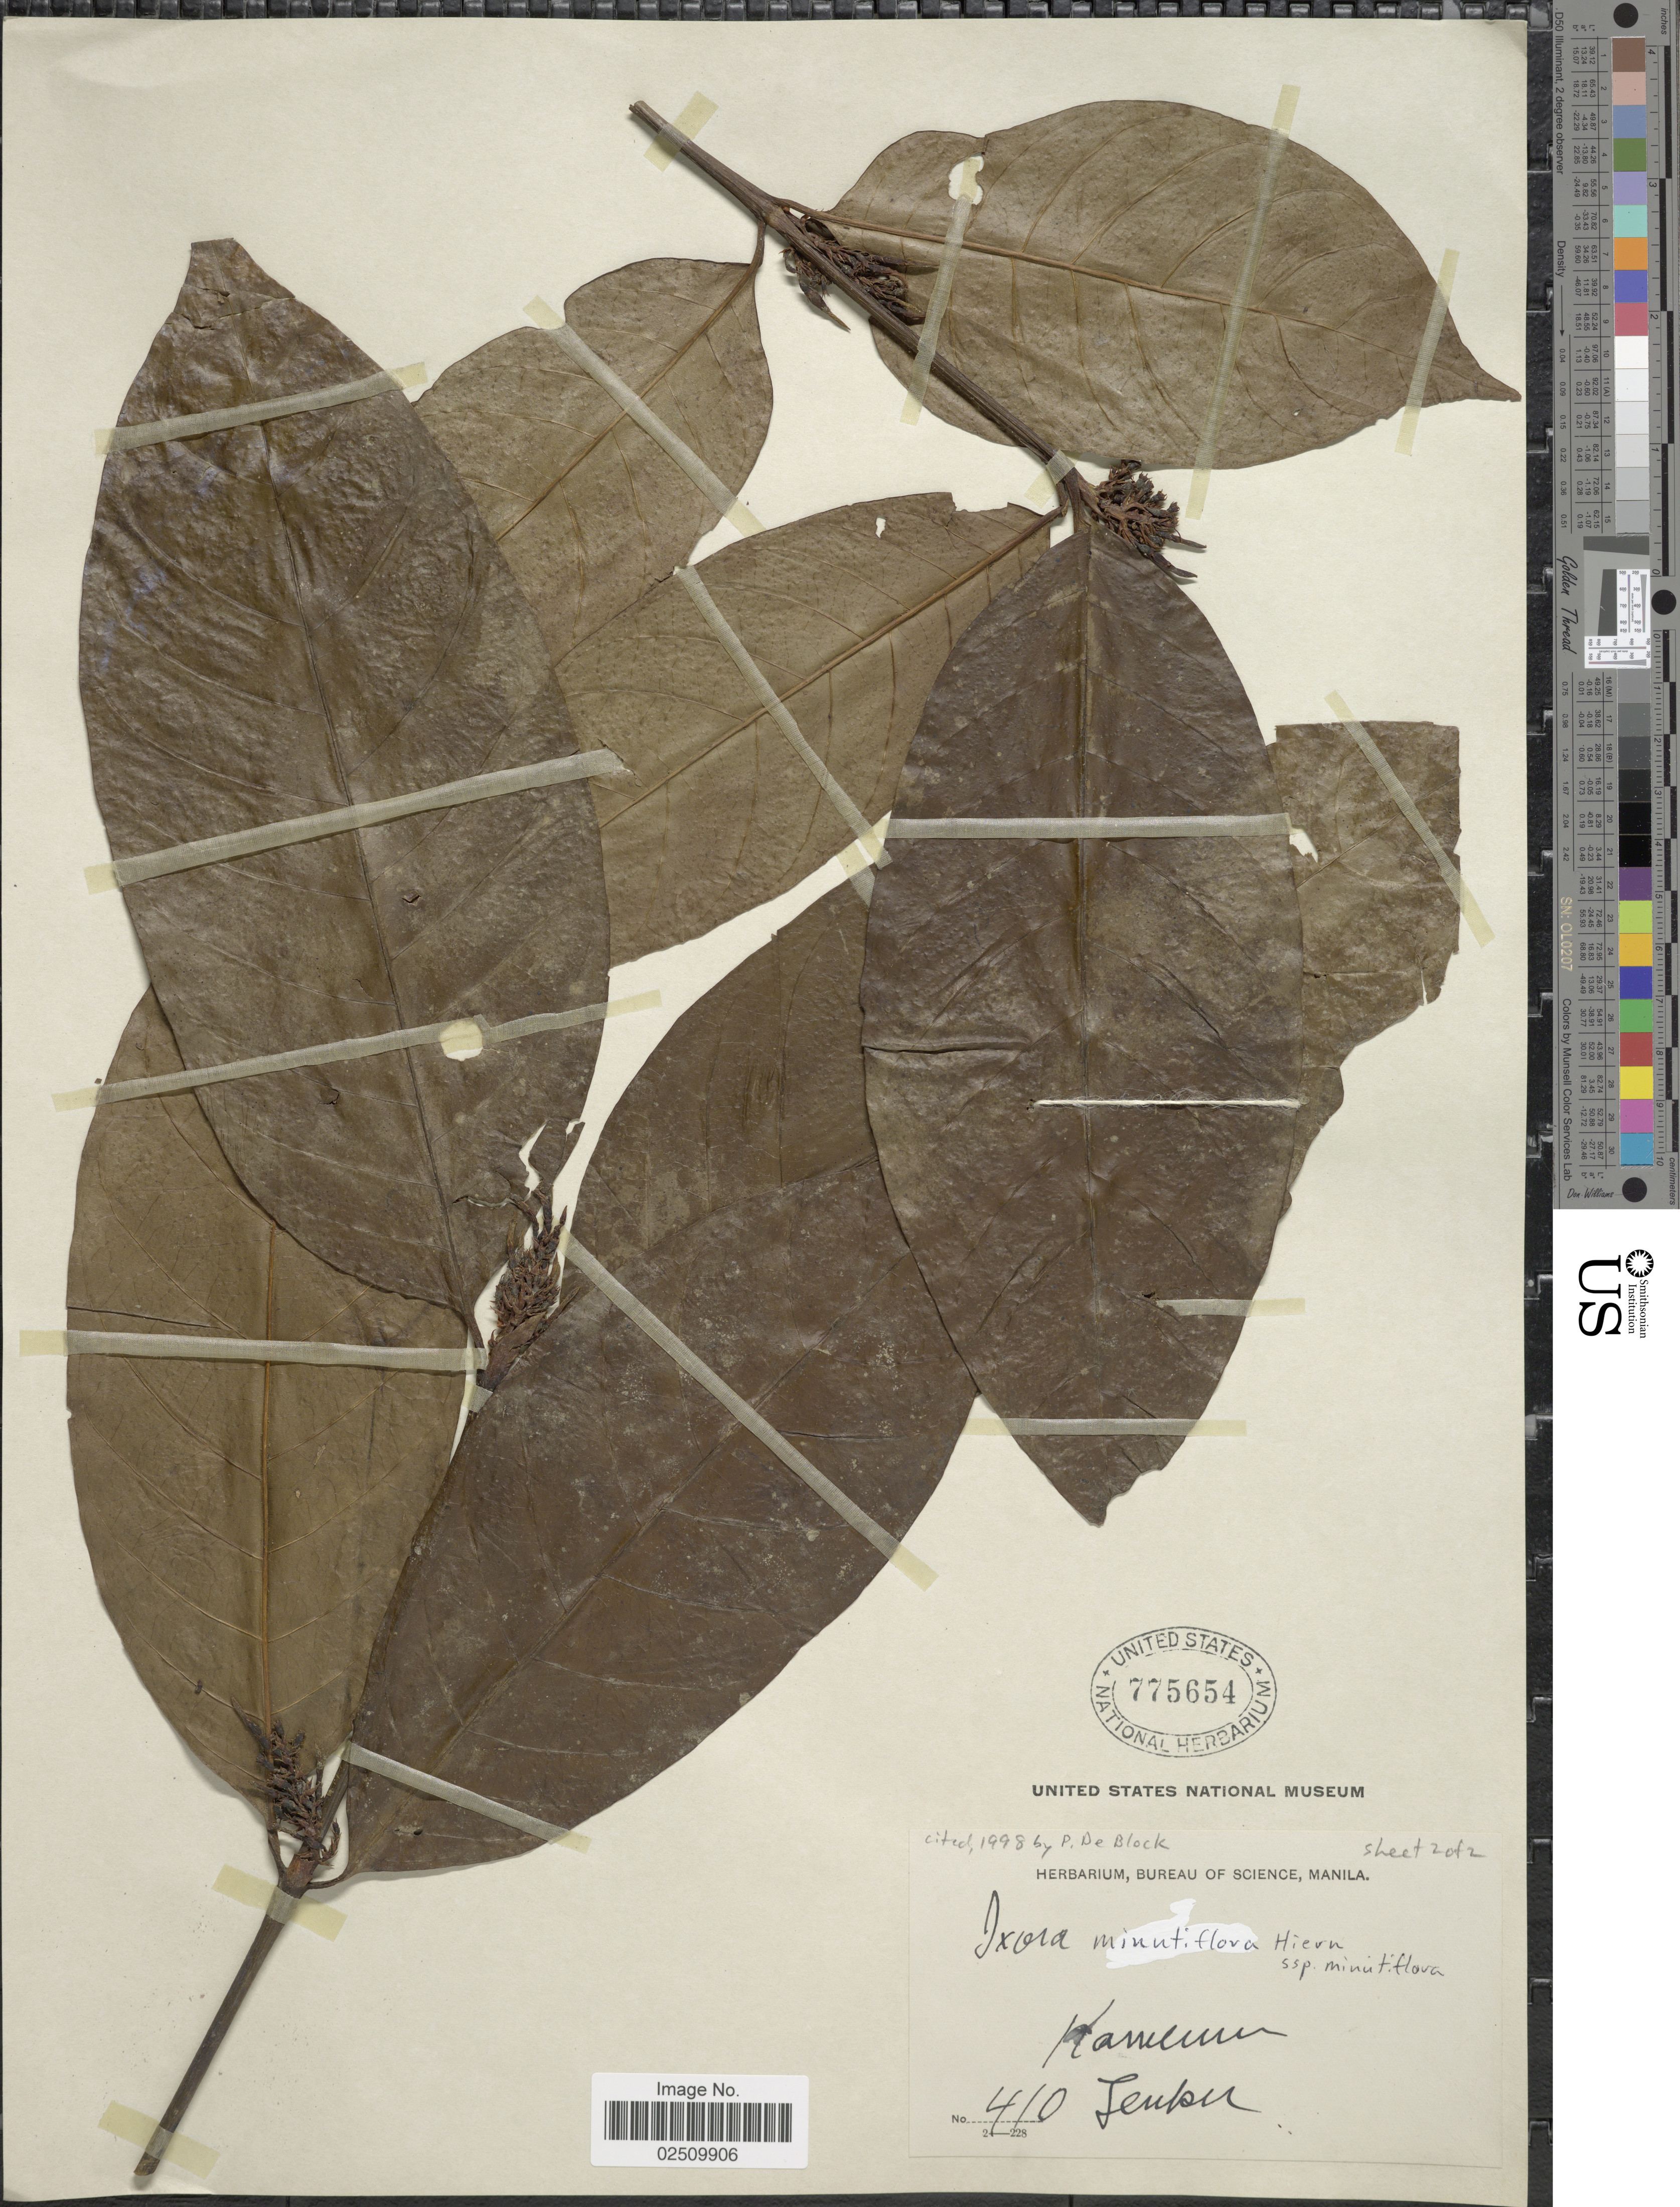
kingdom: Plantae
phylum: Tracheophyta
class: Magnoliopsida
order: Gentianales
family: Rubiaceae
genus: Ixora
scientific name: Ixora minutiflora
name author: Hiern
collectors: G. A. Zenker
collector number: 410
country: Cameroon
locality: Kamerun.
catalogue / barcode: US 775654